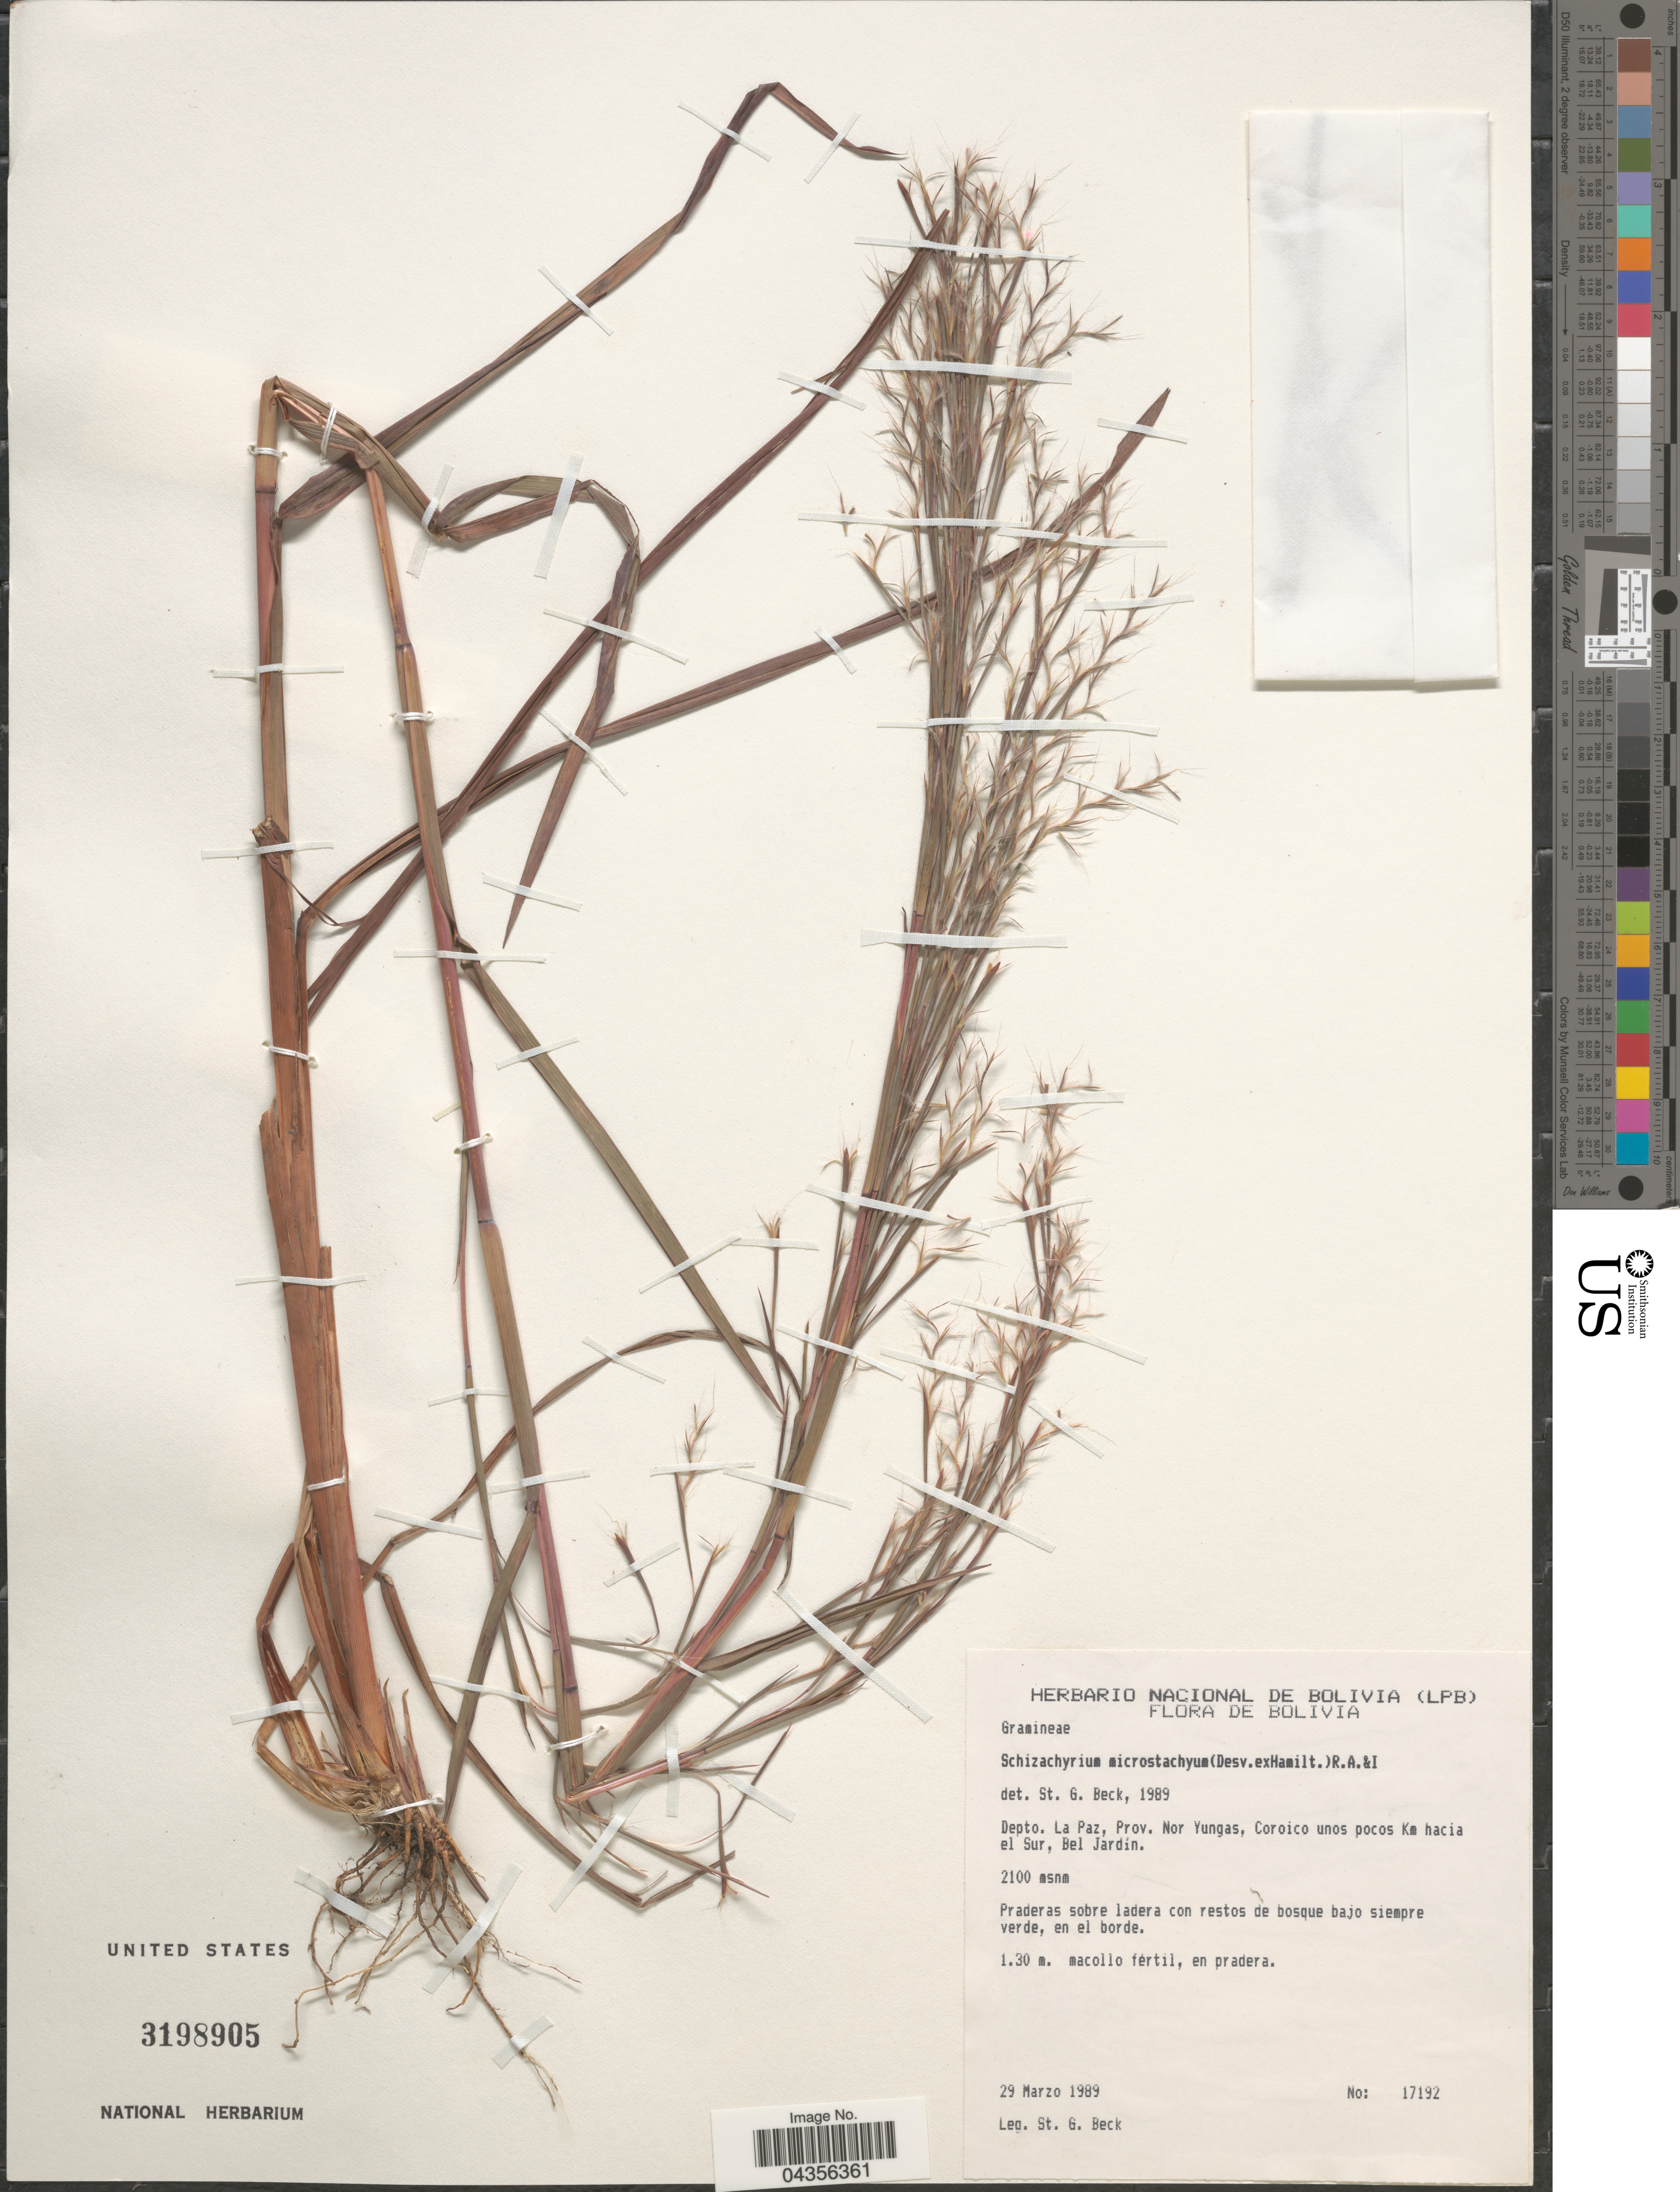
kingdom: Plantae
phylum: Tracheophyta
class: Liliopsida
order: Poales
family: Poaceae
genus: Schizachyrium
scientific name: Schizachyrium microstachyum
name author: (Desv. ex Ham.) Roseng. et al.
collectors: S. G. Beck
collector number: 17192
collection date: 1989-03-29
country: Bolivia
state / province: La Paz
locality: Depto. La Paz, Prov. Nor Yungas, Coroico unos pocos Km hacia el Sur, Bel Jardin.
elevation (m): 2100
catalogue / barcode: US 3198905